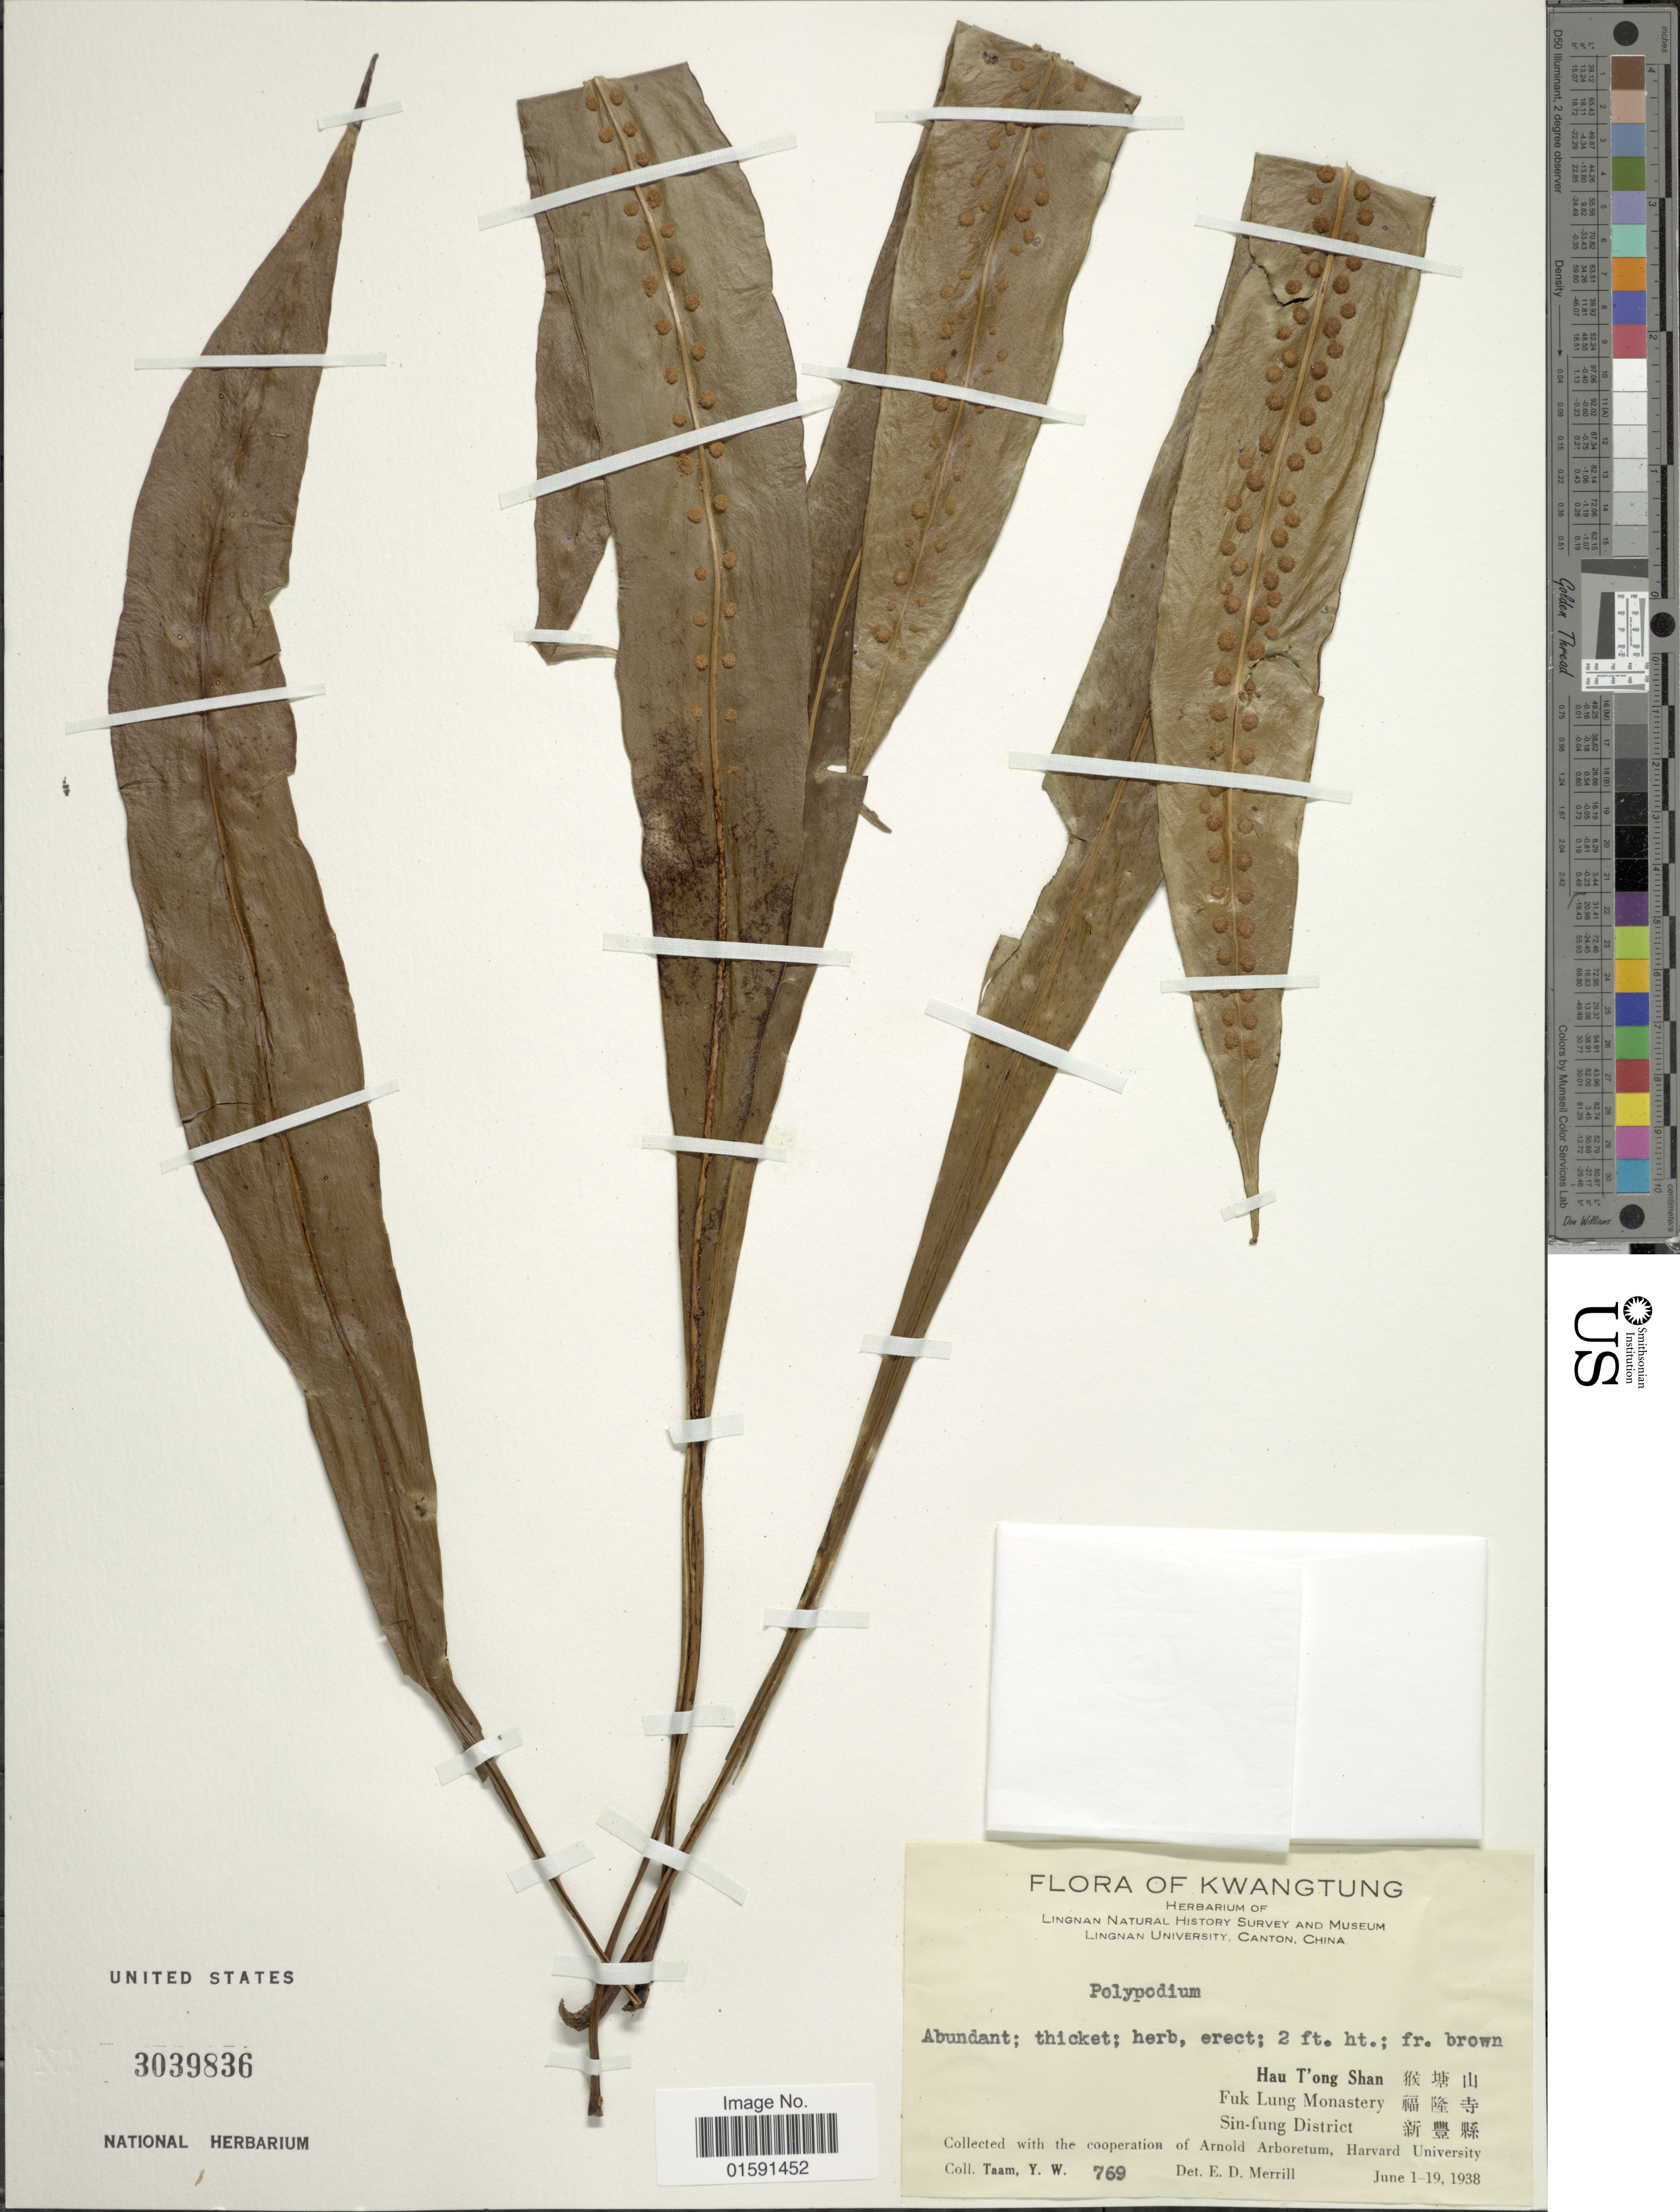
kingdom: Plantae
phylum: Tracheophyta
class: Polypodiopsida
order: Polypodiales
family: Polypodiaceae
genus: Selliguea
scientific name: Selliguea sp.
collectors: Y. W. Taam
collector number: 769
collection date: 1938-06-01/1938-06-19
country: China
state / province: Guangdong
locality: Kwangtung. Hau T'ong Shan, Fuk Lung Monastery, Sin-fung District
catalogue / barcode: US 3039836